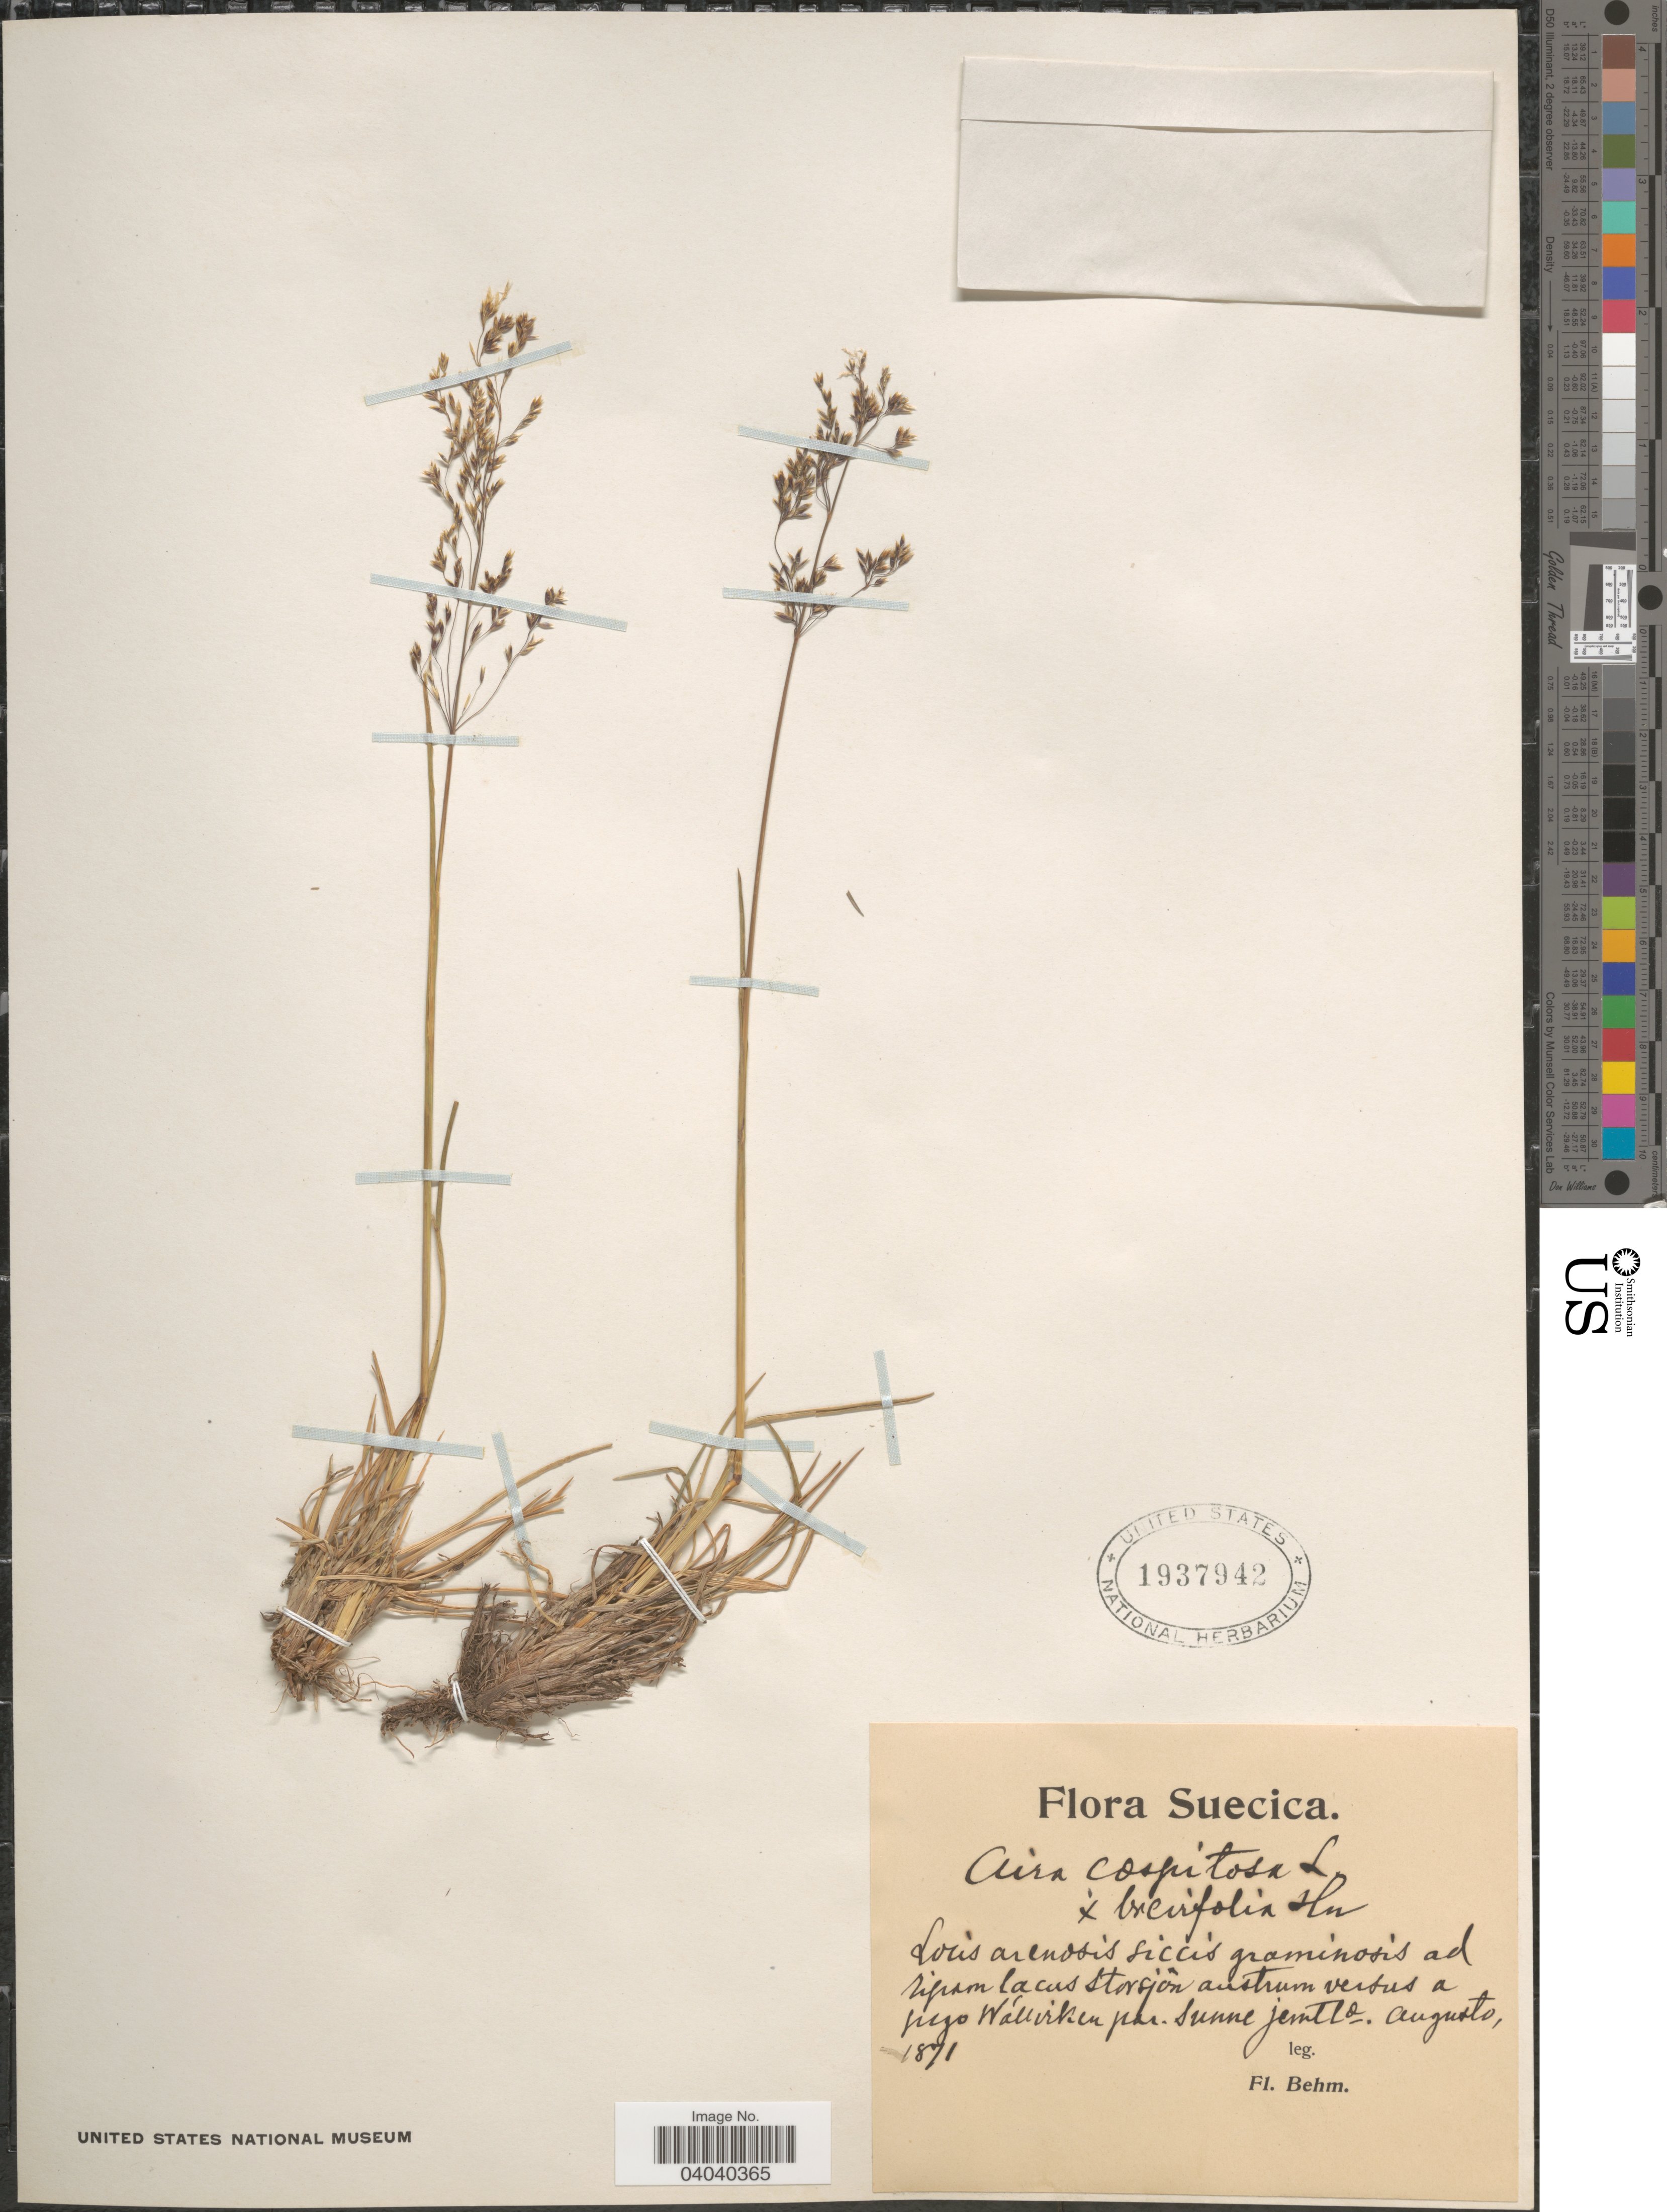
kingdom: Plantae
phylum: Tracheophyta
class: Liliopsida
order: Poales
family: Poaceae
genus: Deschampsia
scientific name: Deschampsia cespitosa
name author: (L.) P. Beauv.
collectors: F. Behm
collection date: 1871-08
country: Sweden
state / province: Jämtland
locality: Suecica. Locis arenosis siccis graminosis ad ripiam lacus Storsjön austrum versus a jugo Wällviken par. Sunne Jamtl.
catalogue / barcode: US 1937942